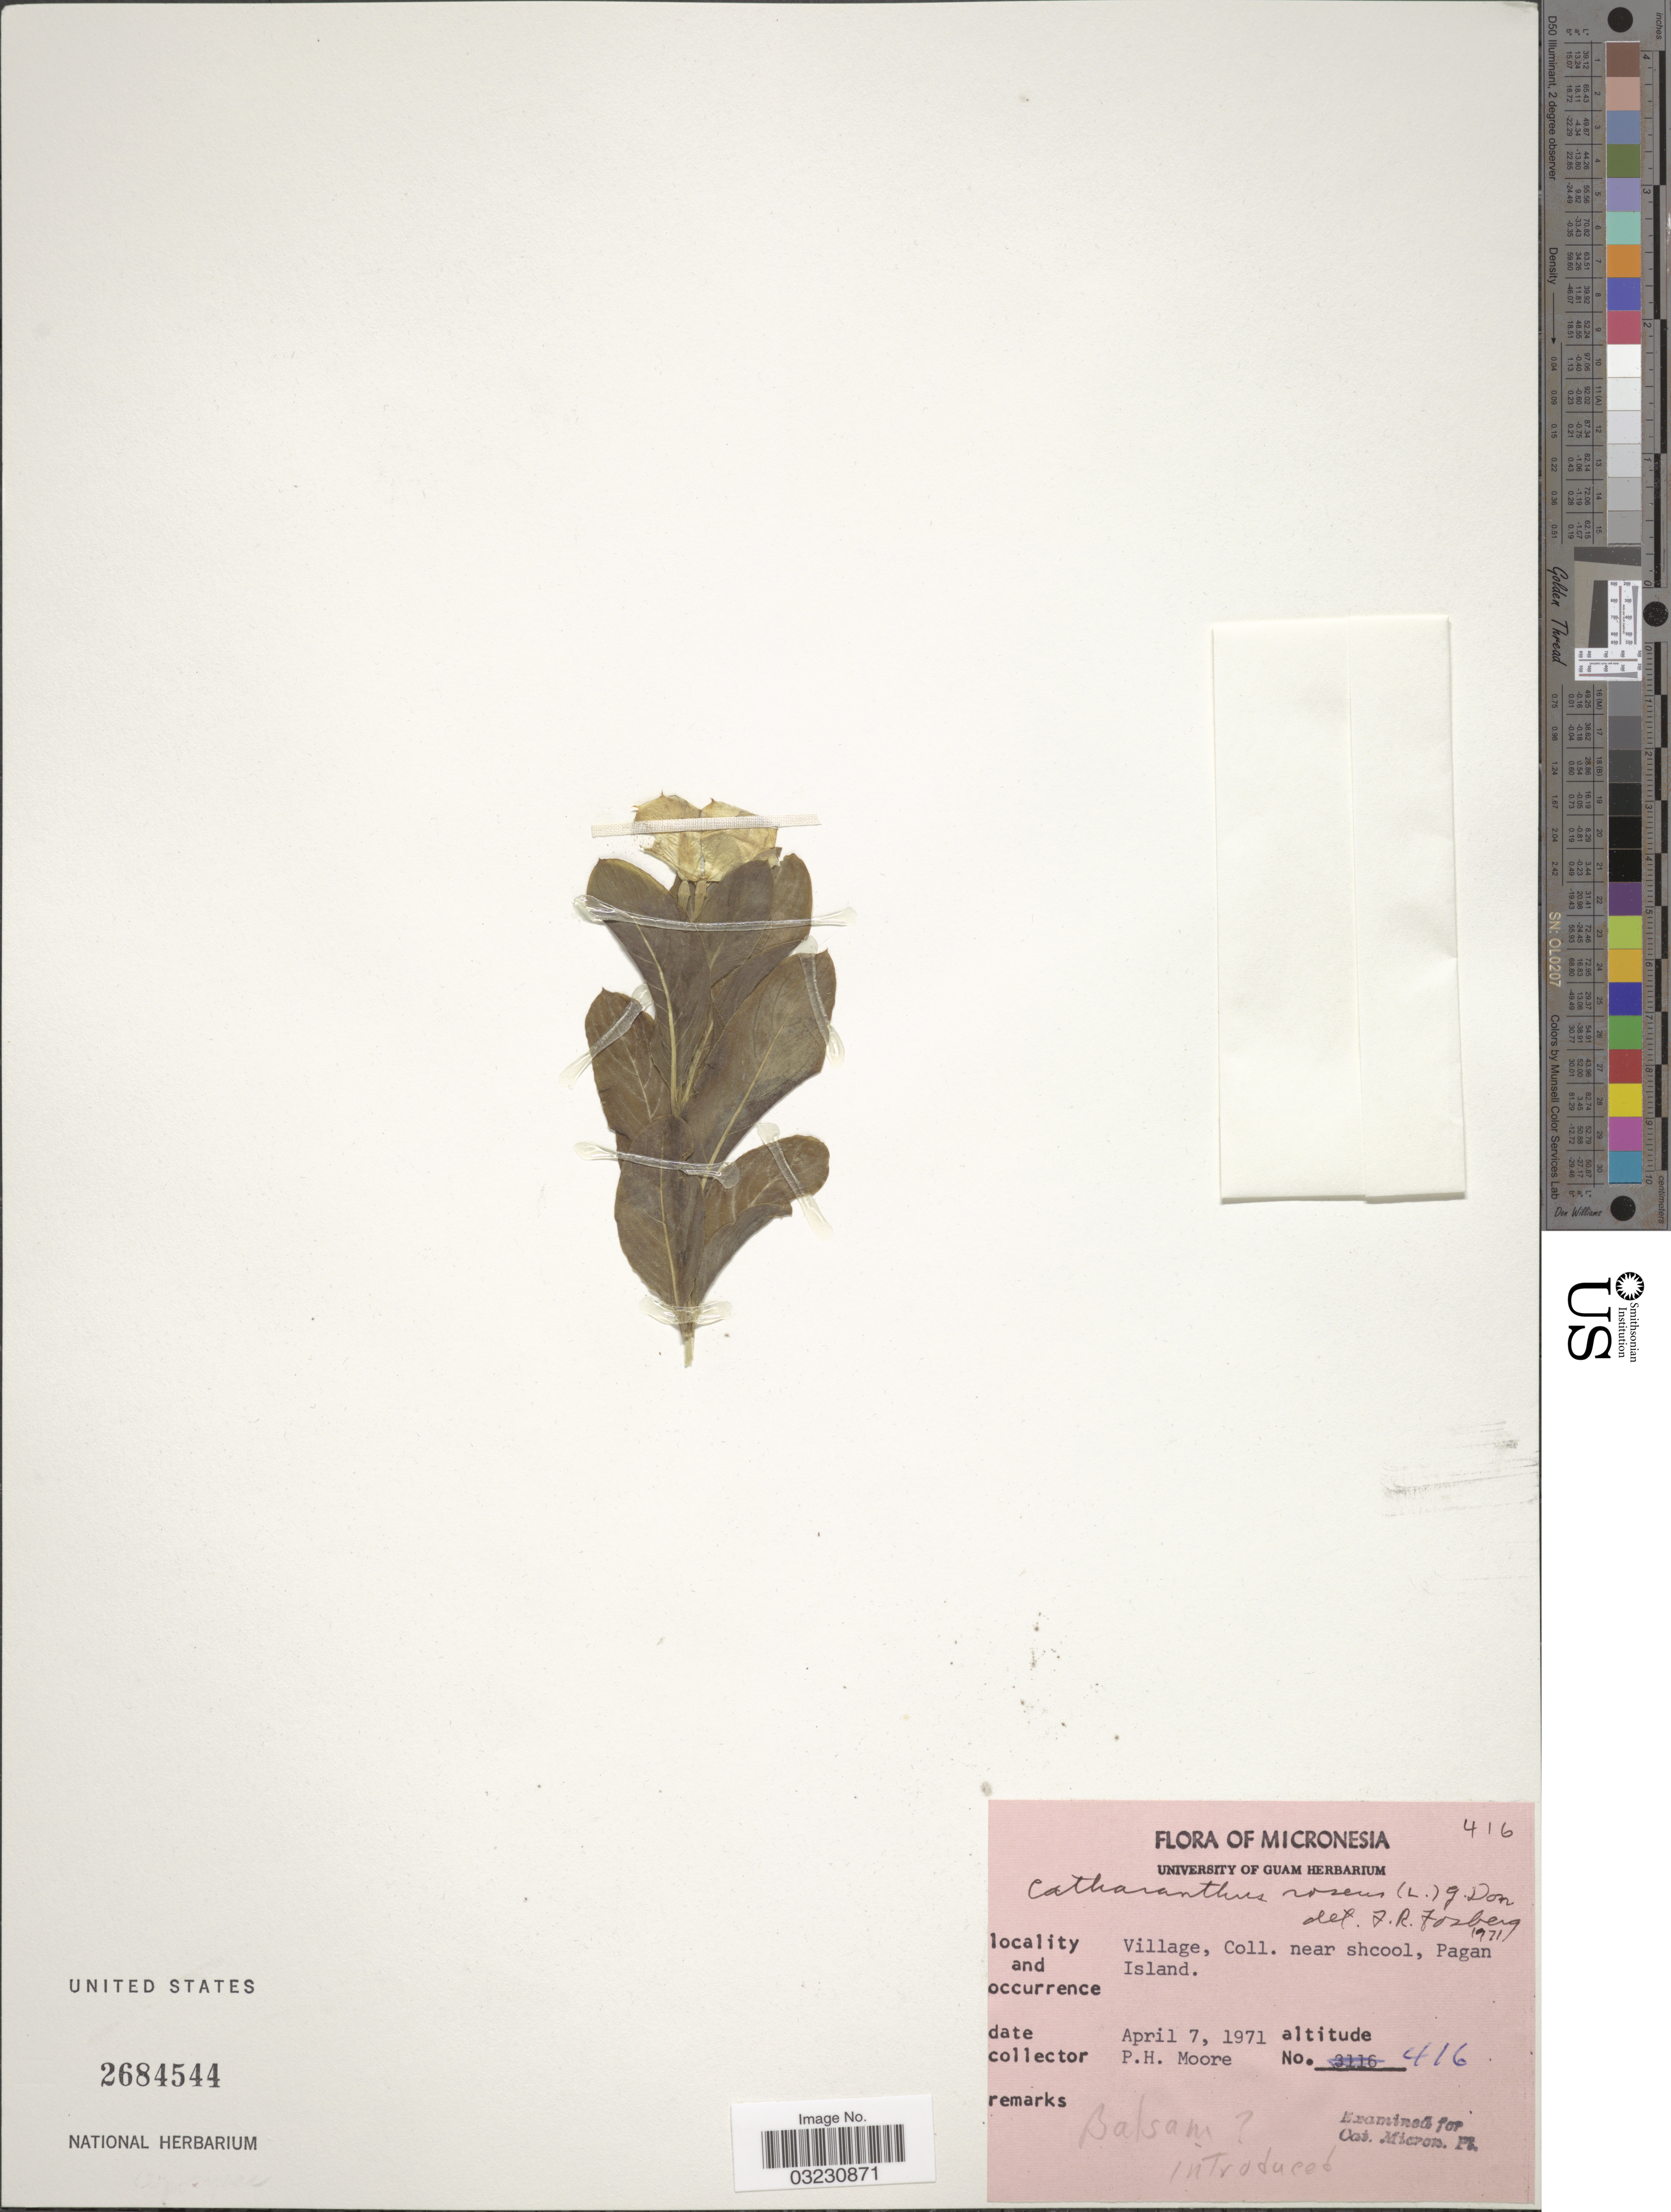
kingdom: Plantae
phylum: Tracheophyta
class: Magnoliopsida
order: Gentianales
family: Apocynaceae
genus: Catharanthus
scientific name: Catharanthus roseus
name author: (L.) G. Don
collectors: P. H. Moore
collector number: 416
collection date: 1971-04-07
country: Northern Mariana Islands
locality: Micronesia. Village, Coll. near shcool, Pagan Island.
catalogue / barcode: US 2684544